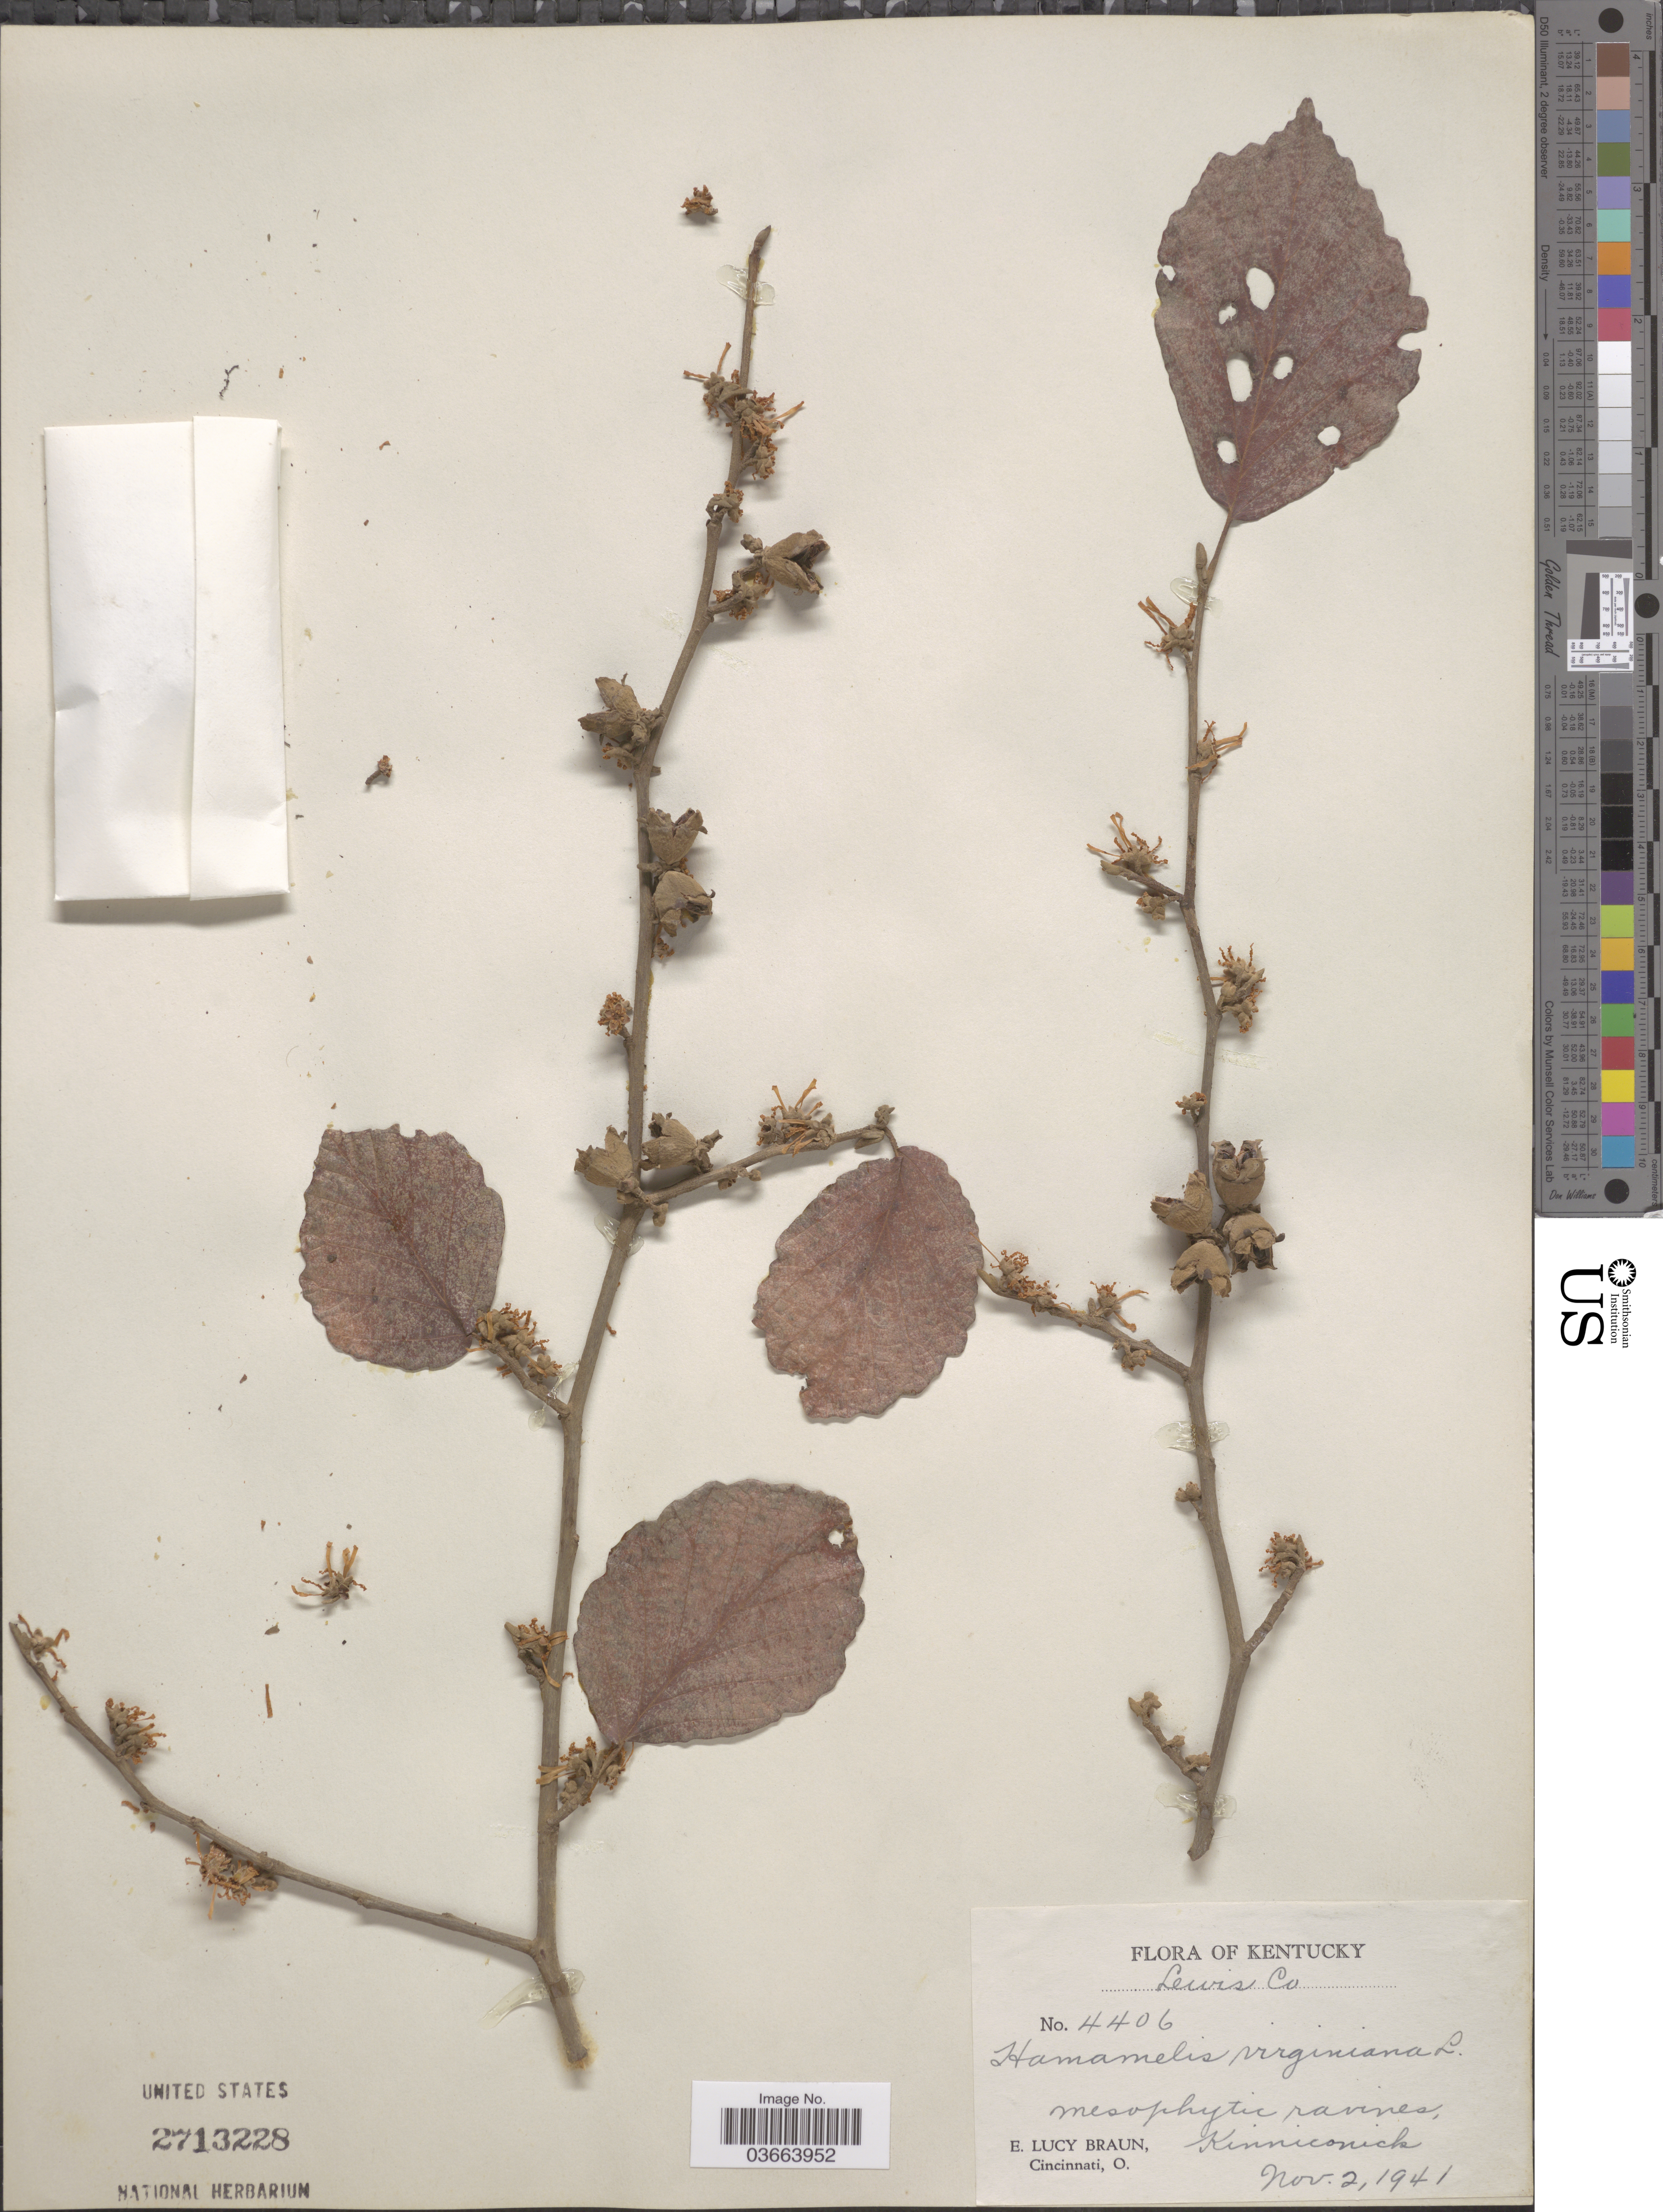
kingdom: Plantae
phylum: Tracheophyta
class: Magnoliopsida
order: Saxifragales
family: Hamamelidaceae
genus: Hamamelis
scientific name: Hamamelis virginiana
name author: L.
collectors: E. L. Braun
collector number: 4406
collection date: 1941-11-02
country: United States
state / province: Kentucky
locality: Lewis Co. Mesophytic ravines, Kinniconick.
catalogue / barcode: US 2713228